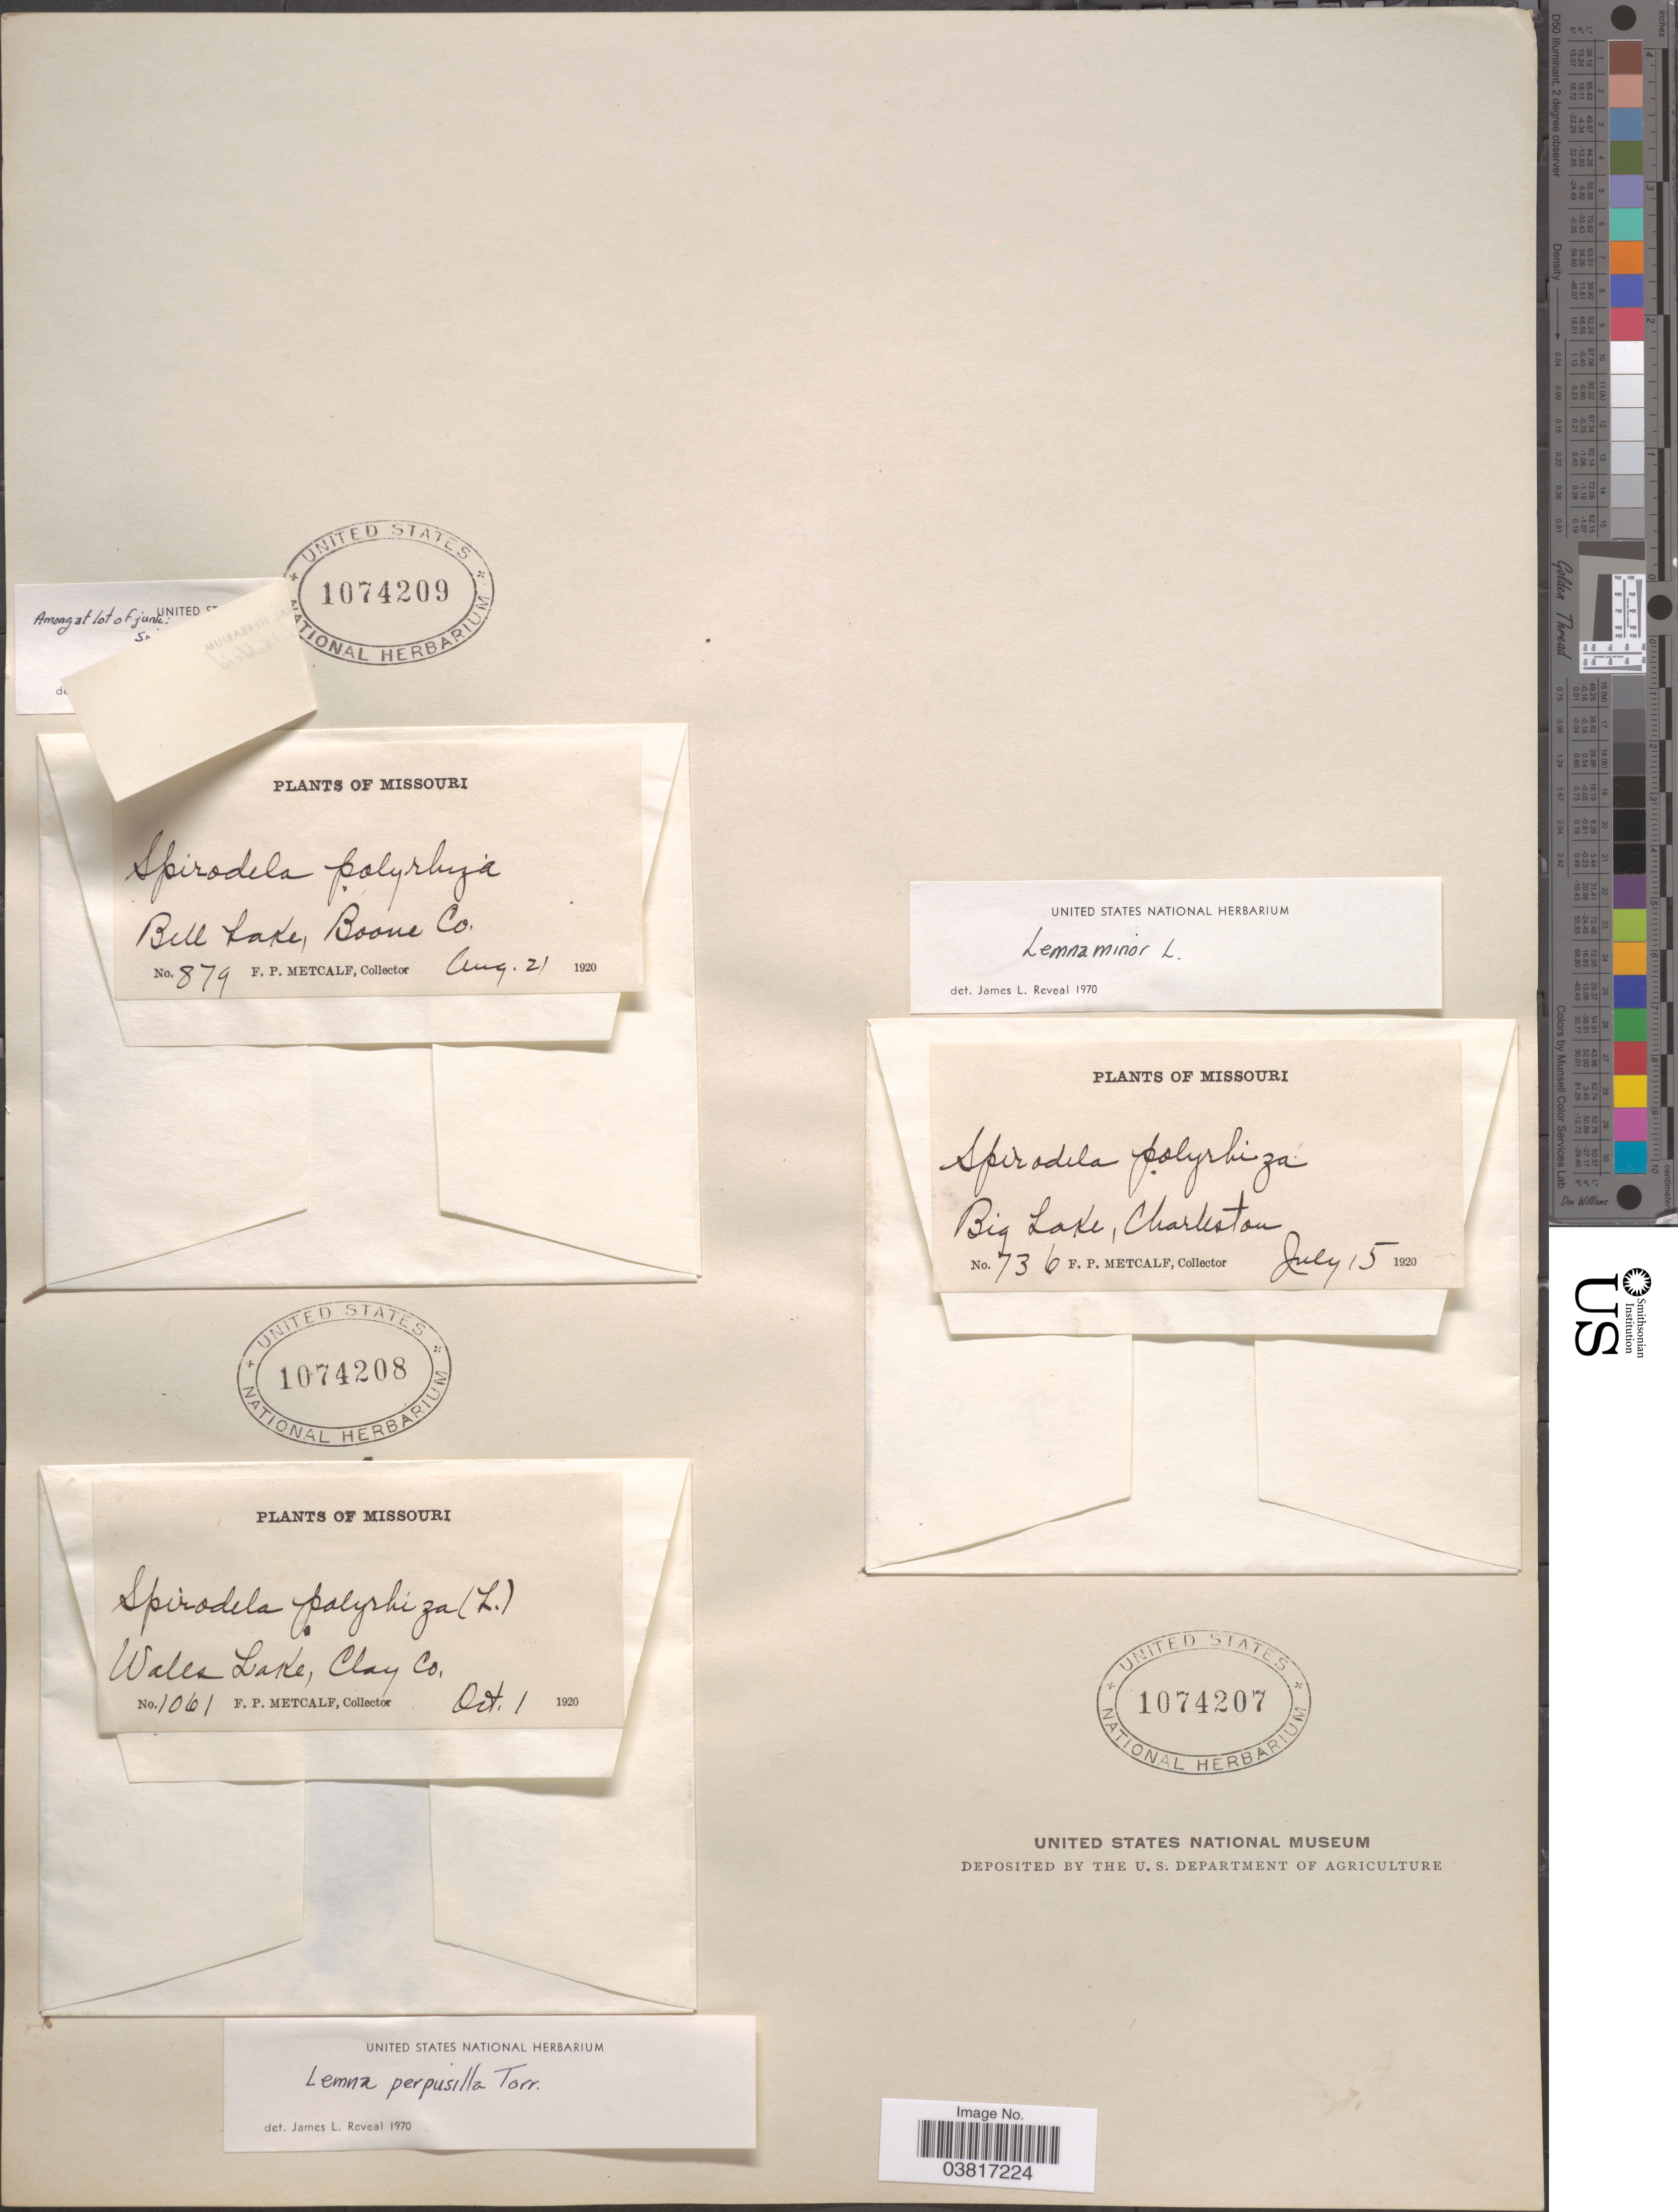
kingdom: Plantae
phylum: Tracheophyta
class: Liliopsida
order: Alismatales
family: Araceae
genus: Spirodela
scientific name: Spirodela polyrrhiza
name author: (L.) Schleid.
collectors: F. Metcalf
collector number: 736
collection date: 1920-07-15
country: United States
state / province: Missouri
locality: Big Lake, Charleston.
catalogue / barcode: US 1074207-3